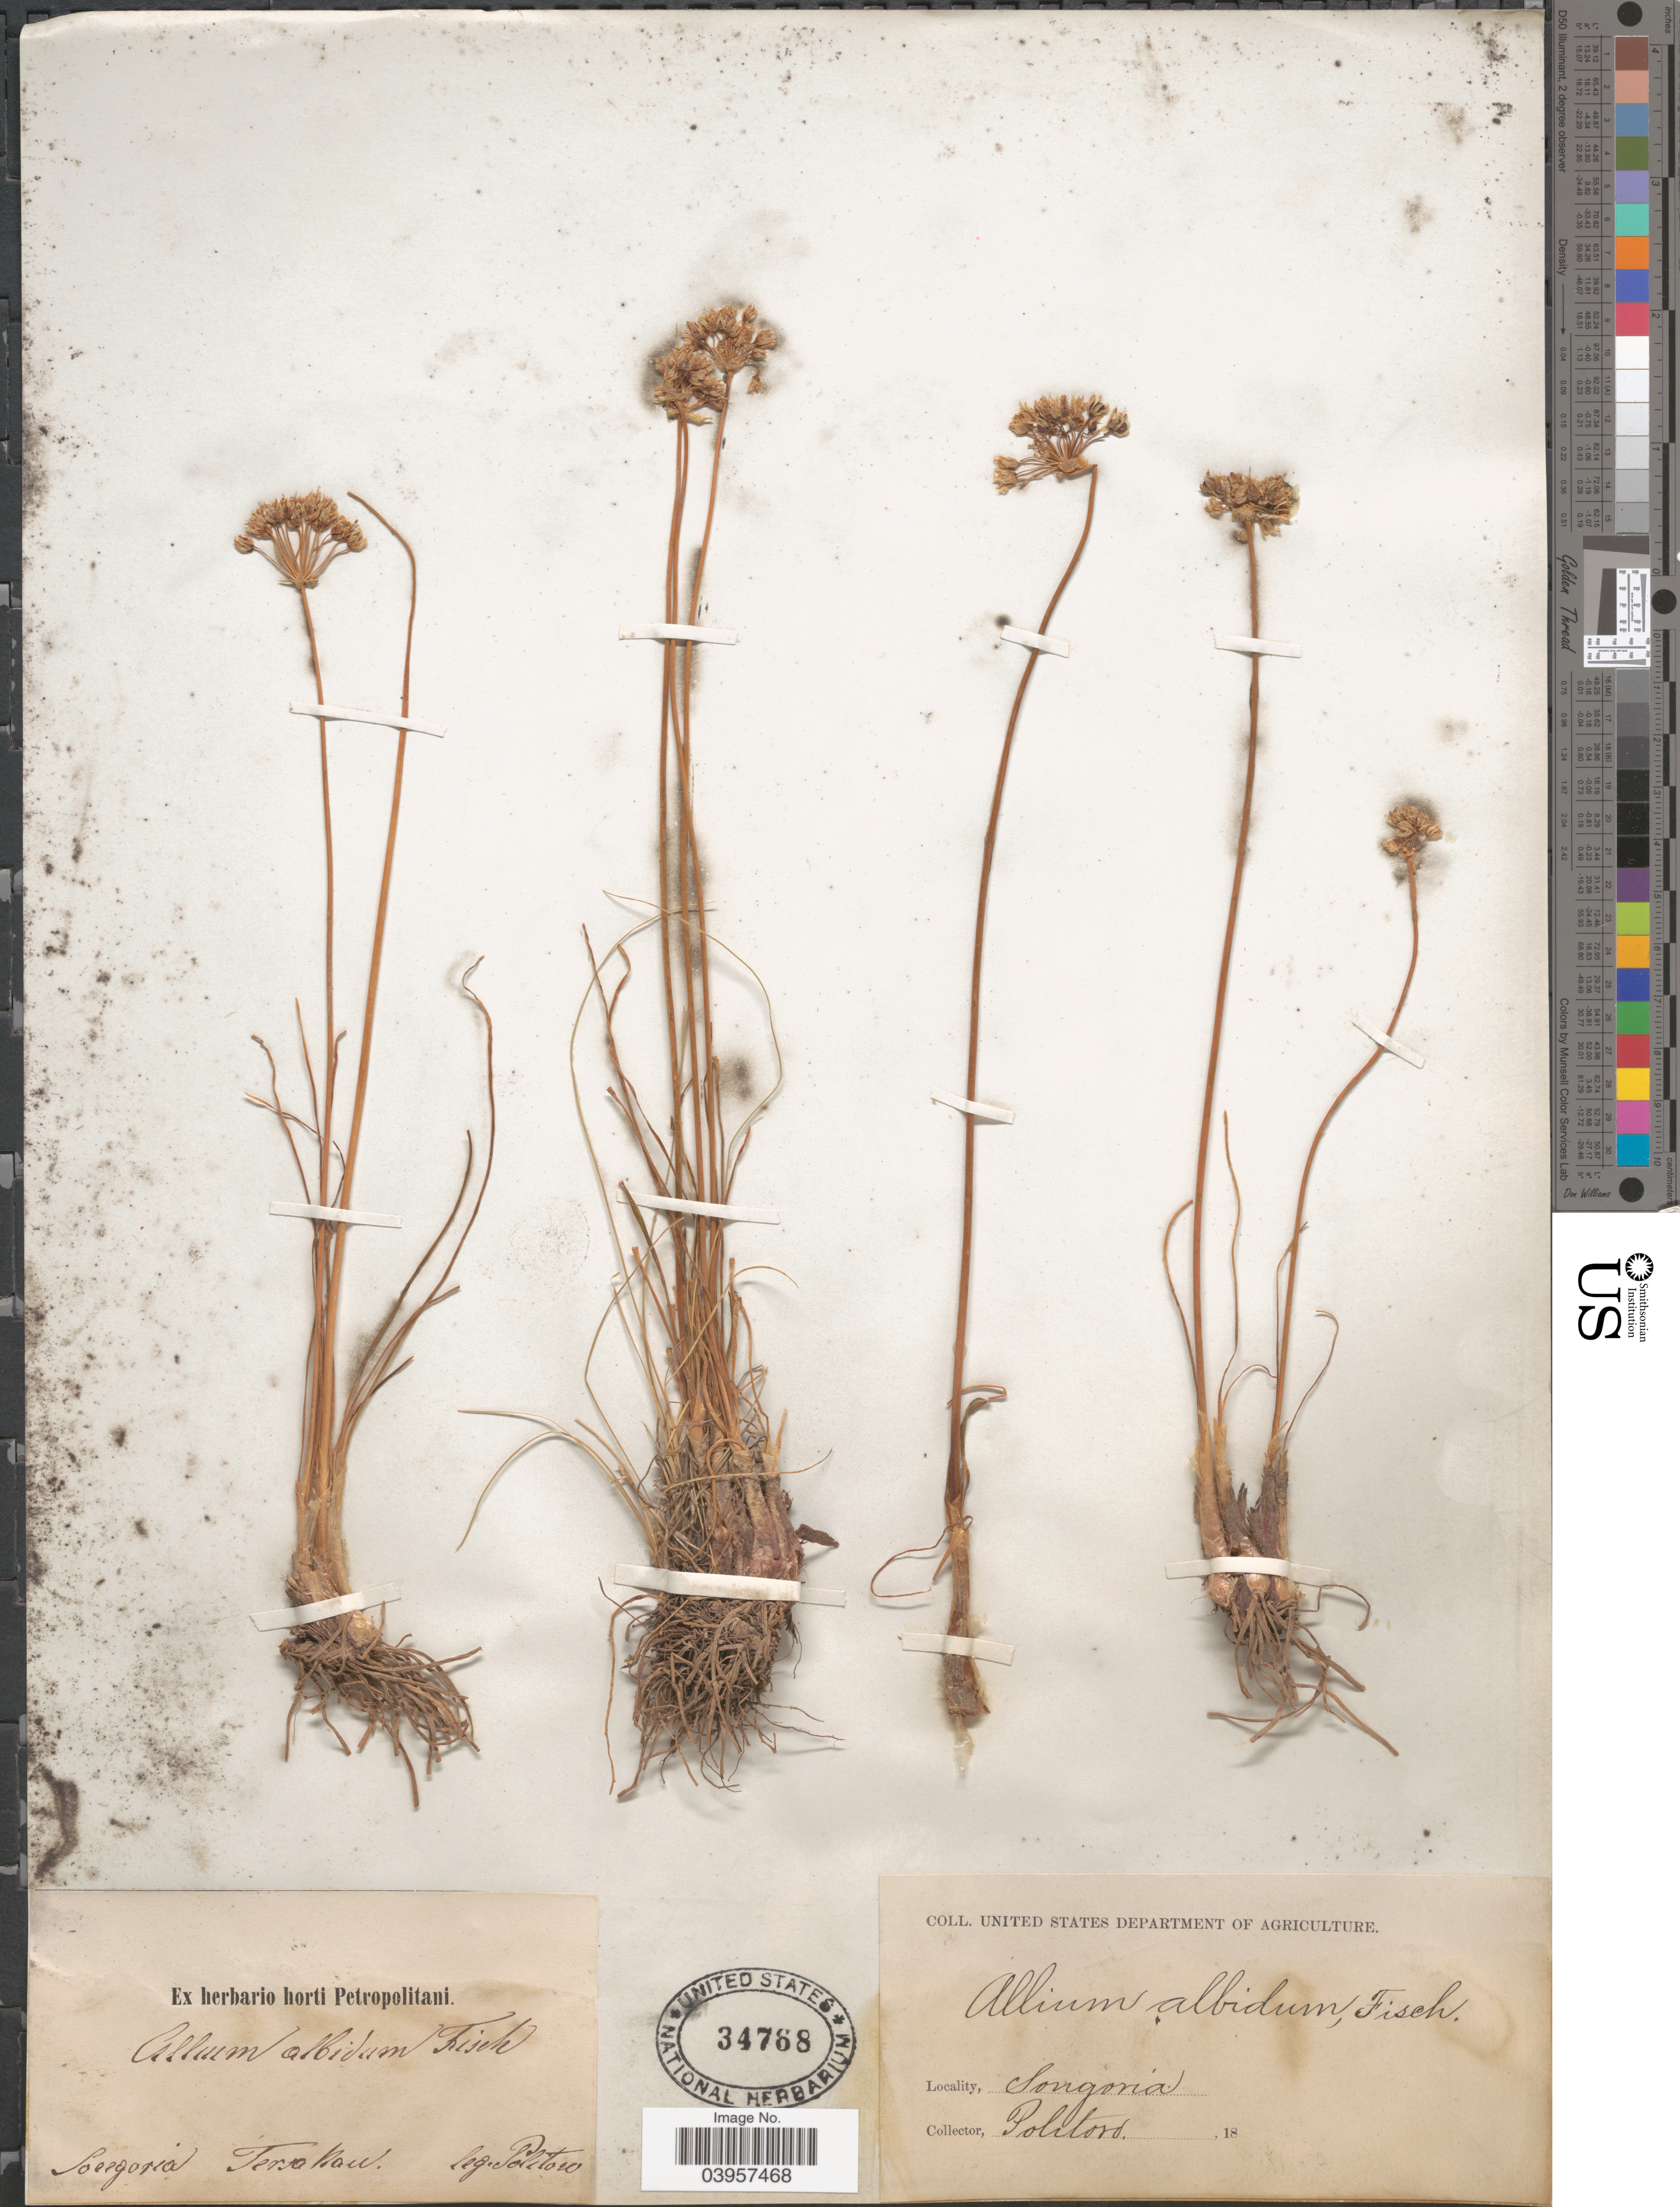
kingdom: Plantae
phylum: Tracheophyta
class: Liliopsida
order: Asparagales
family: Amaryllidaceae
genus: Allium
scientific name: Allium albidum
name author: Fisch. ex M. Bieb.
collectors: -. Politow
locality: Songoria Texahaut [interpreted].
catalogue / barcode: US 34768